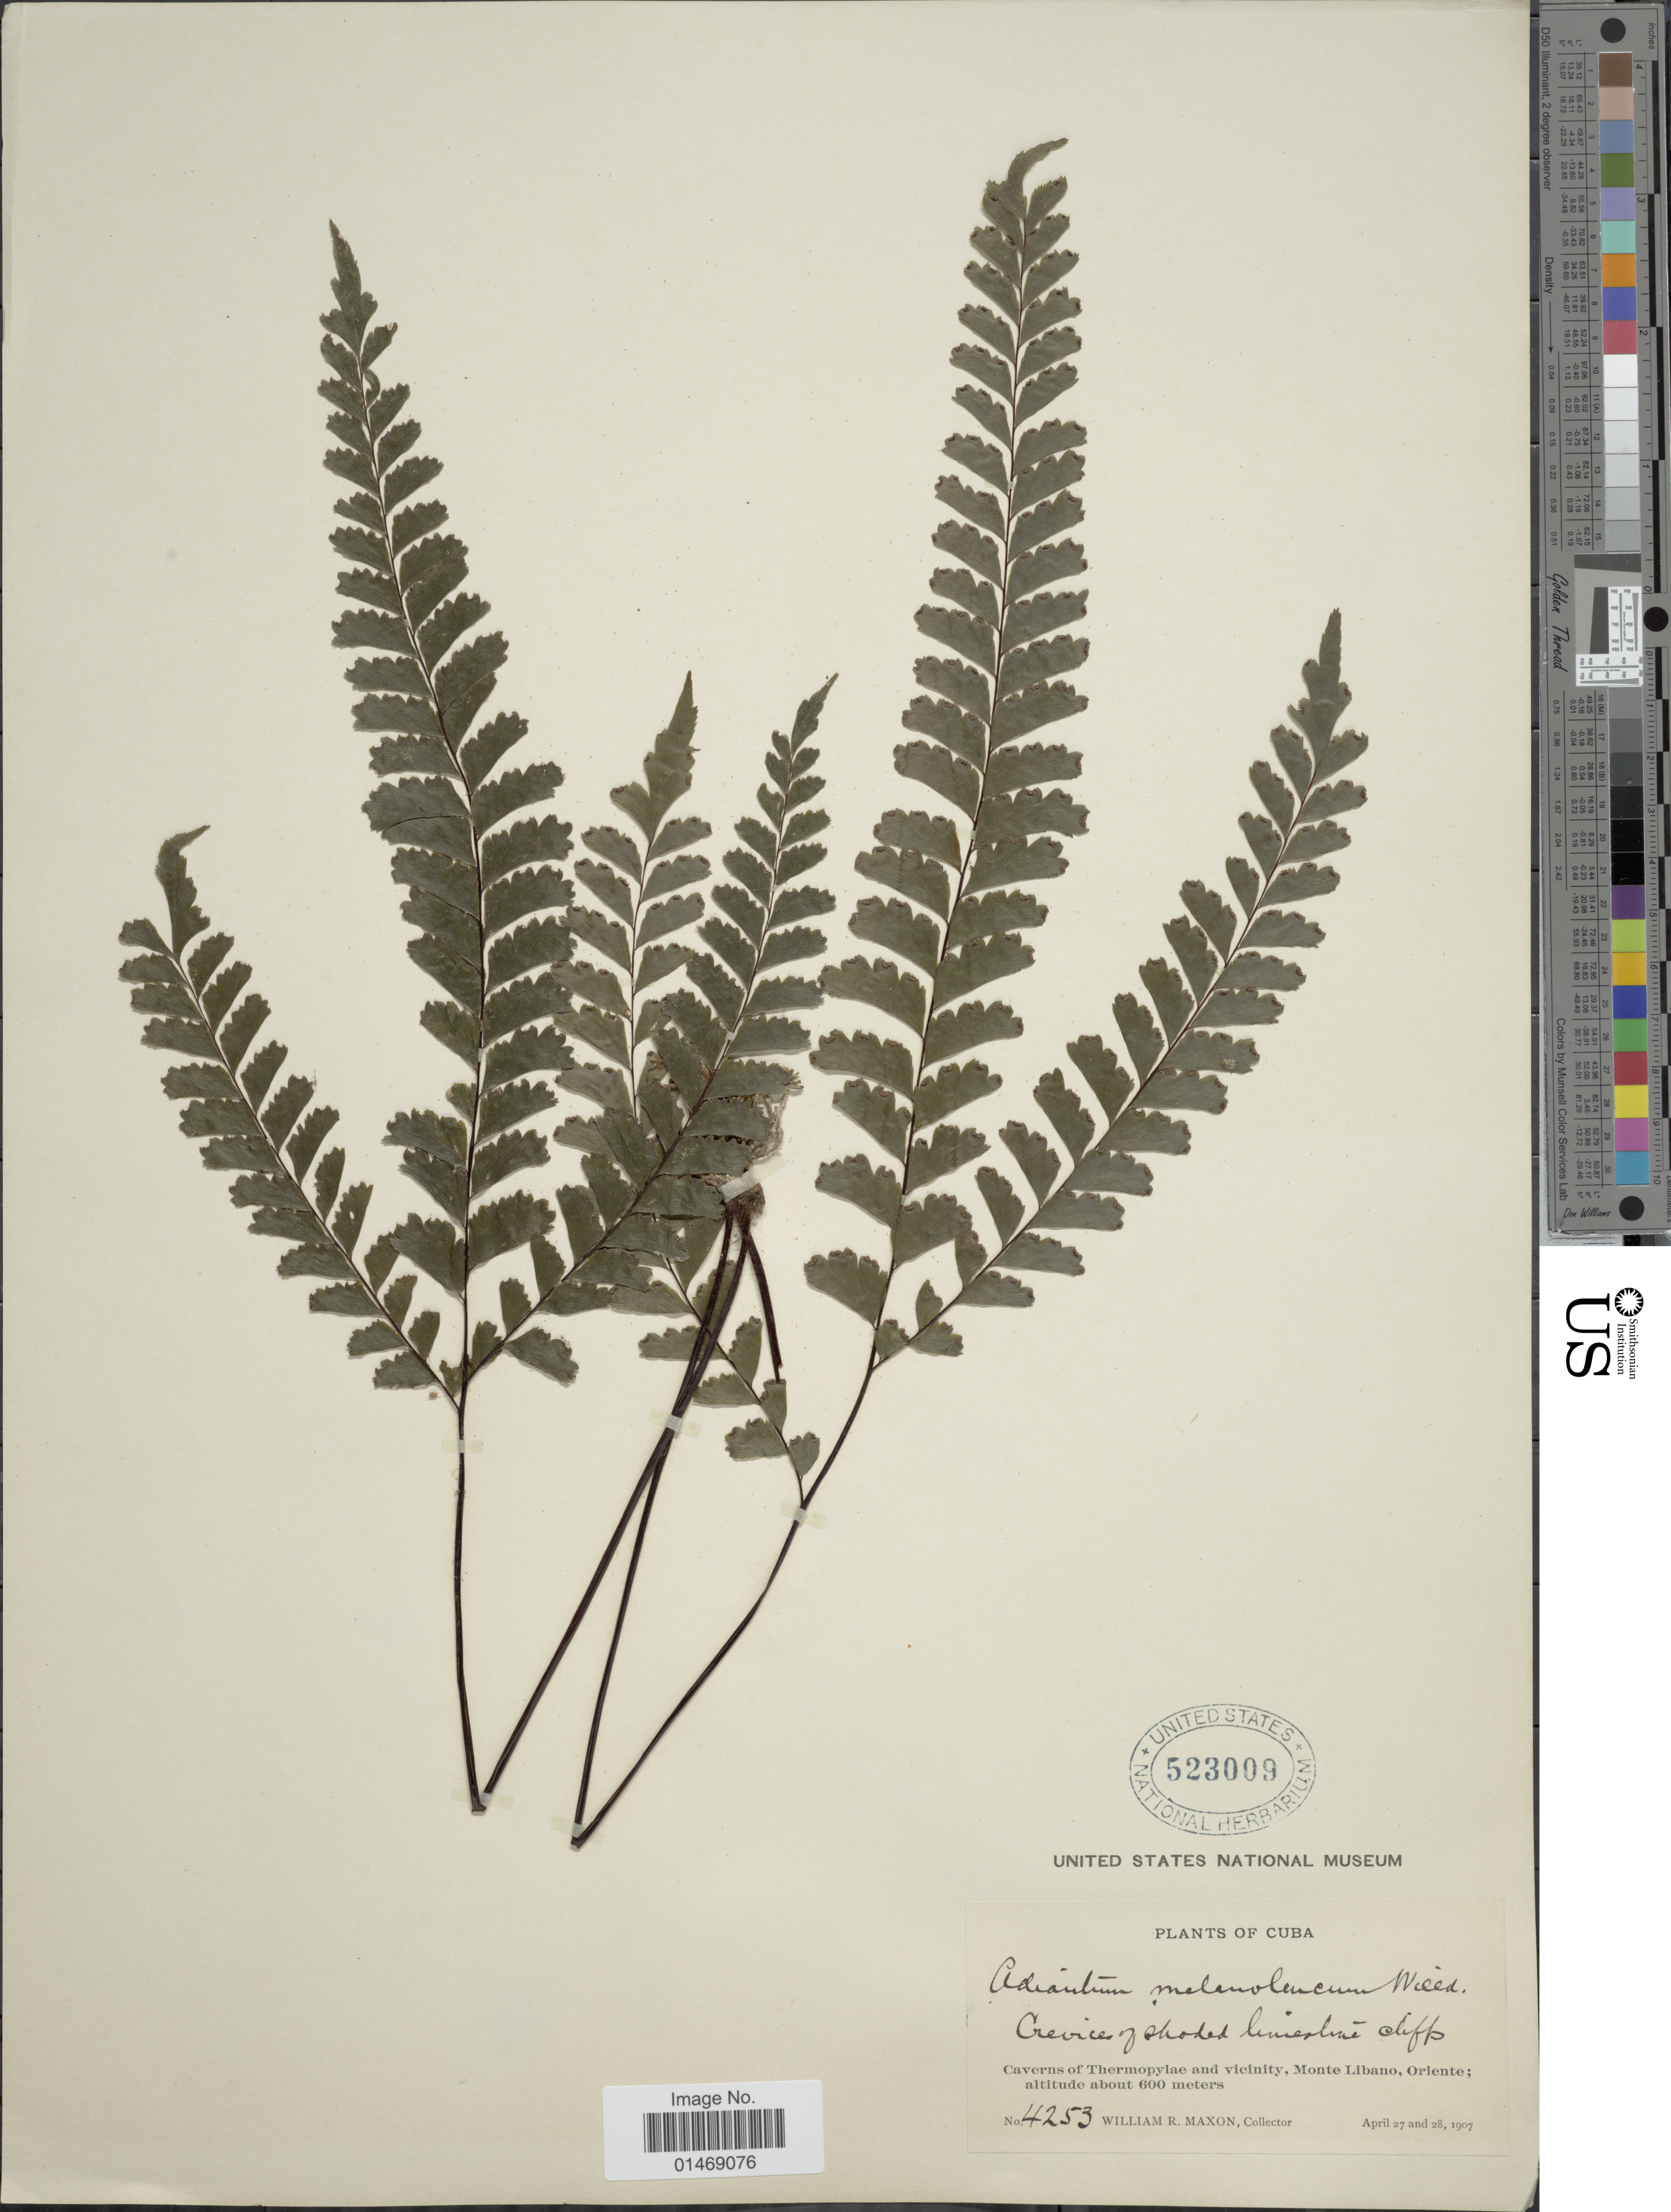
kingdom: Plantae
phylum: Tracheophyta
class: Polypodiopsida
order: Polypodiales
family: Pteridaceae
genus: Adiantum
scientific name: Adiantum melanoleucum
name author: Willd.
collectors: W. R. Maxon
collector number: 4253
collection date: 1907-04-27/1907-04-28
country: Cuba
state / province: Oriente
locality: Caverns of Thermopylae and vicinity, Monte Libano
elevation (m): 600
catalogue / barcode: US 523009